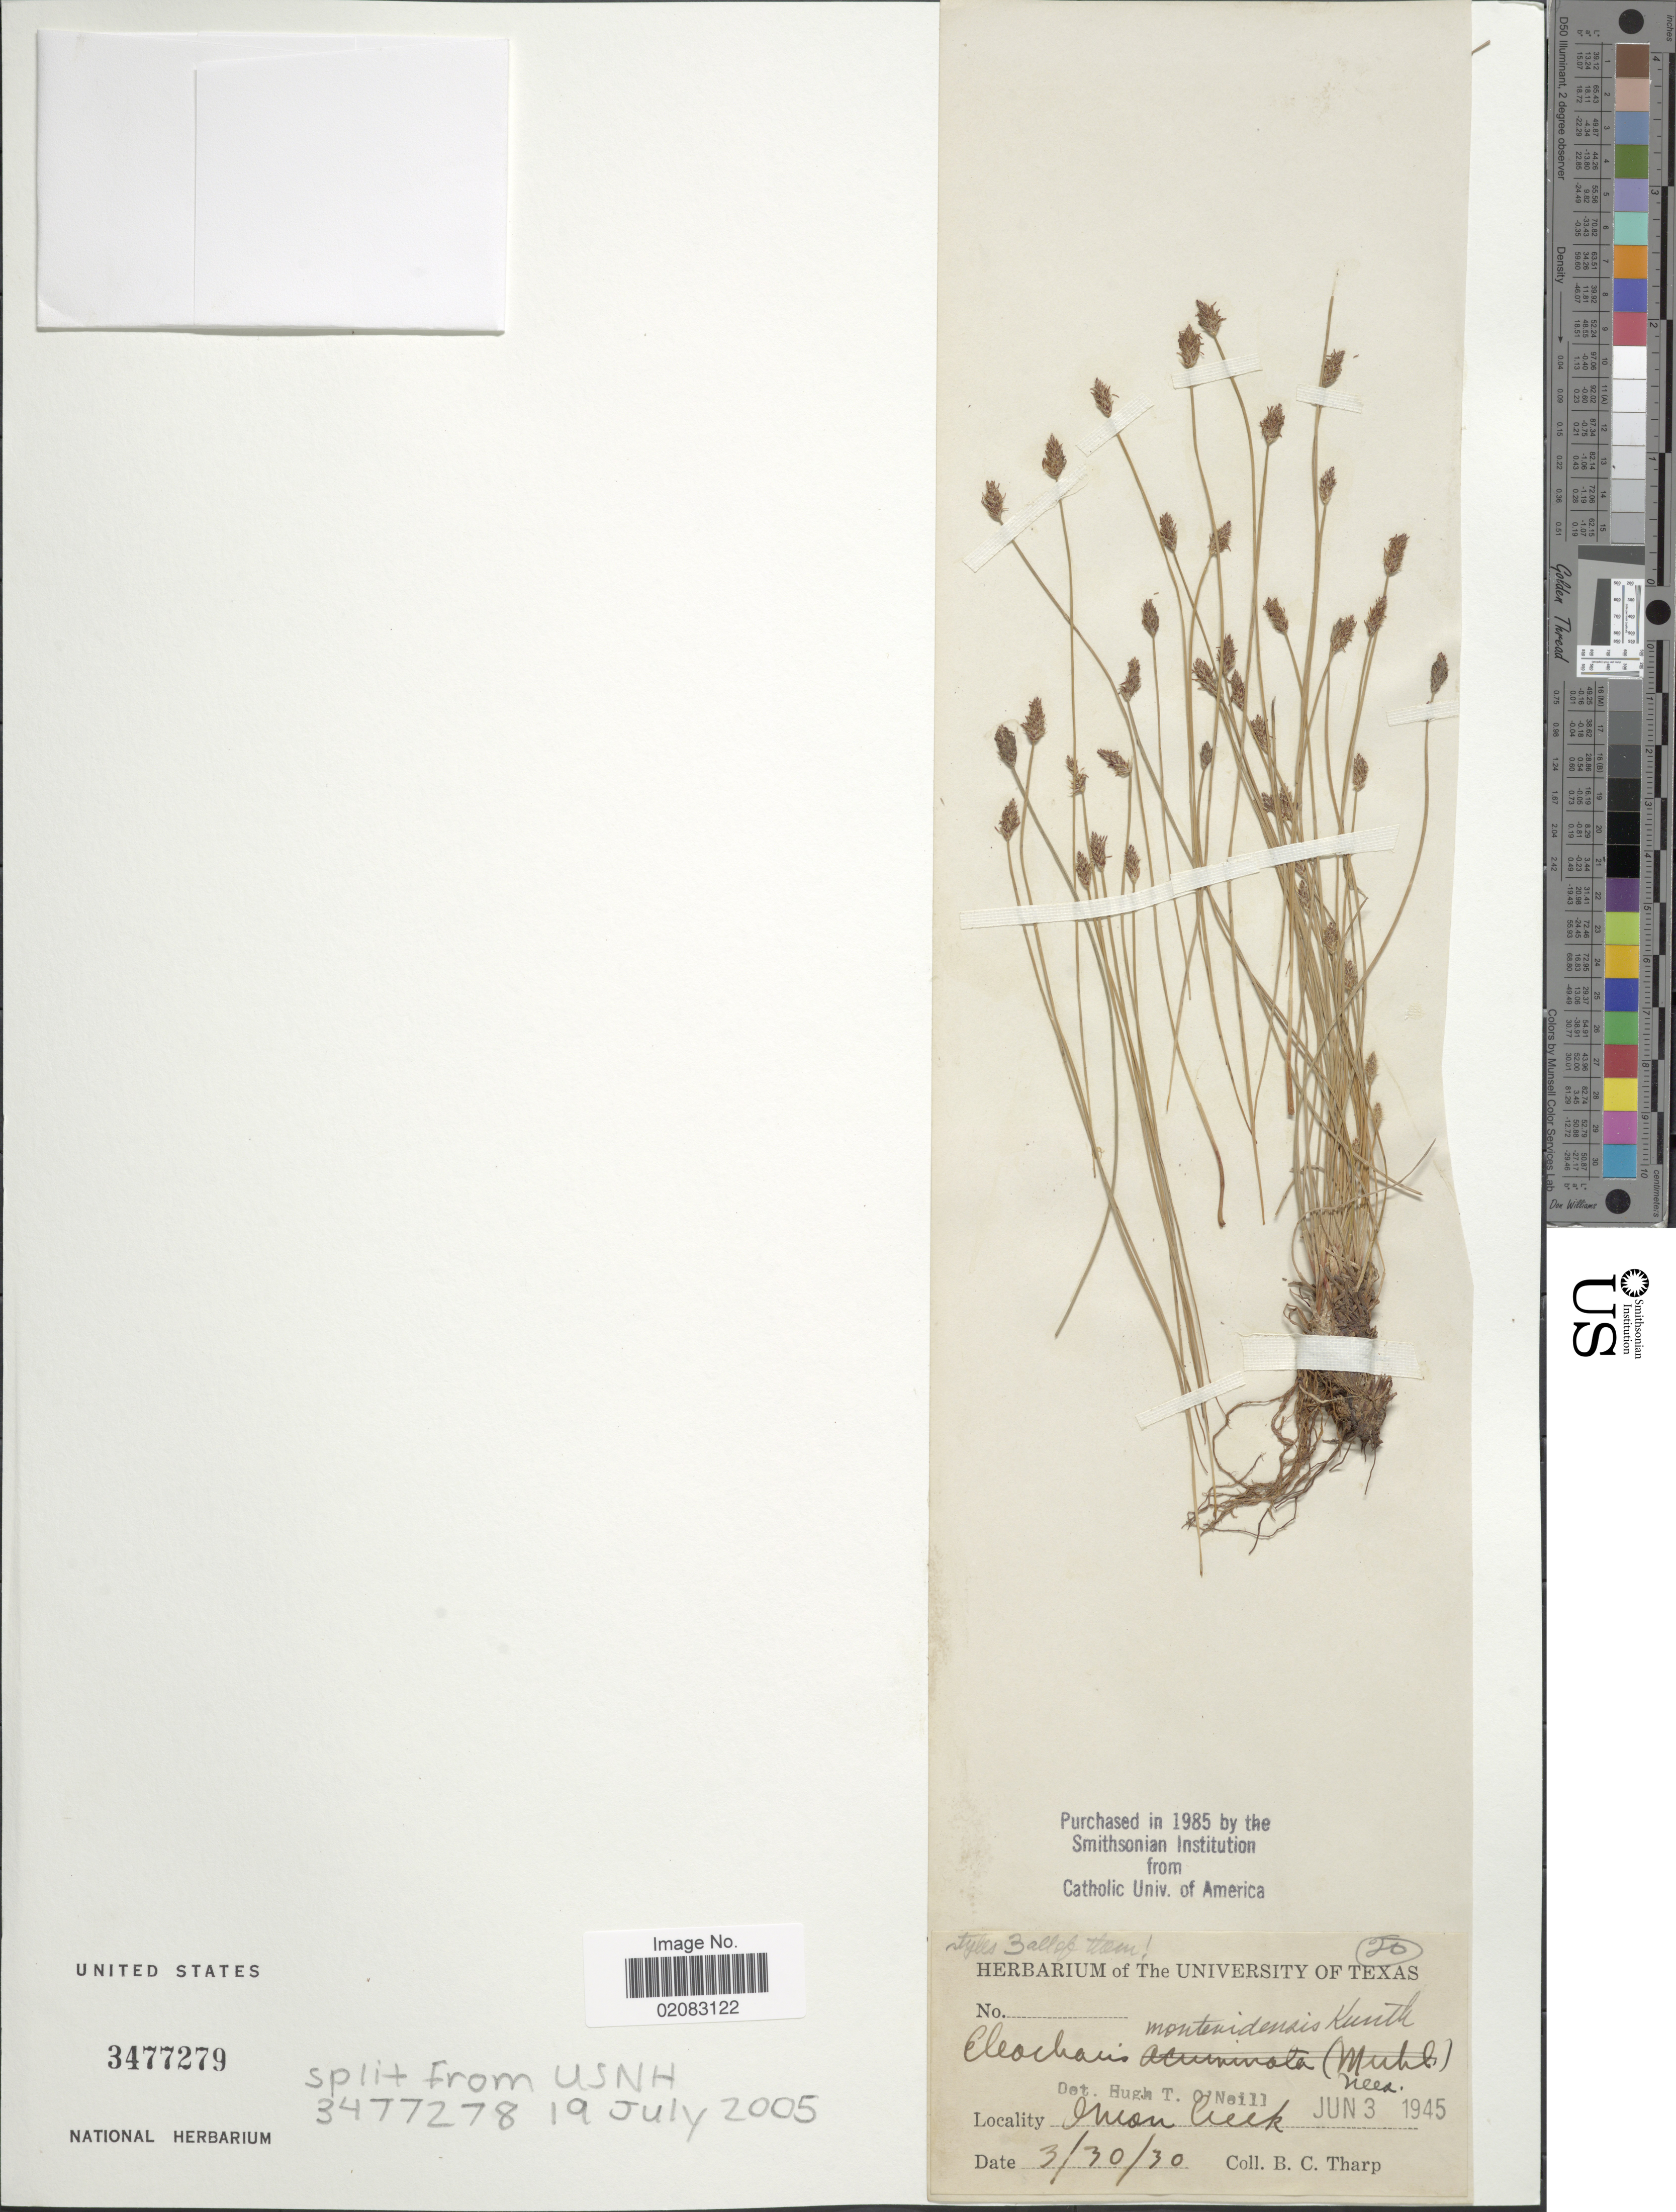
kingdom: Plantae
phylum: Tracheophyta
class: Liliopsida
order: Poales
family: Cyperaceae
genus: Eleocharis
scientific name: Eleocharis montevidensis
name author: Kunth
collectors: B. C. Tharp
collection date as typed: Transcribed d/m/y: 30/3/30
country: United States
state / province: Texas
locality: Onion Creek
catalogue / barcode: US 3477279